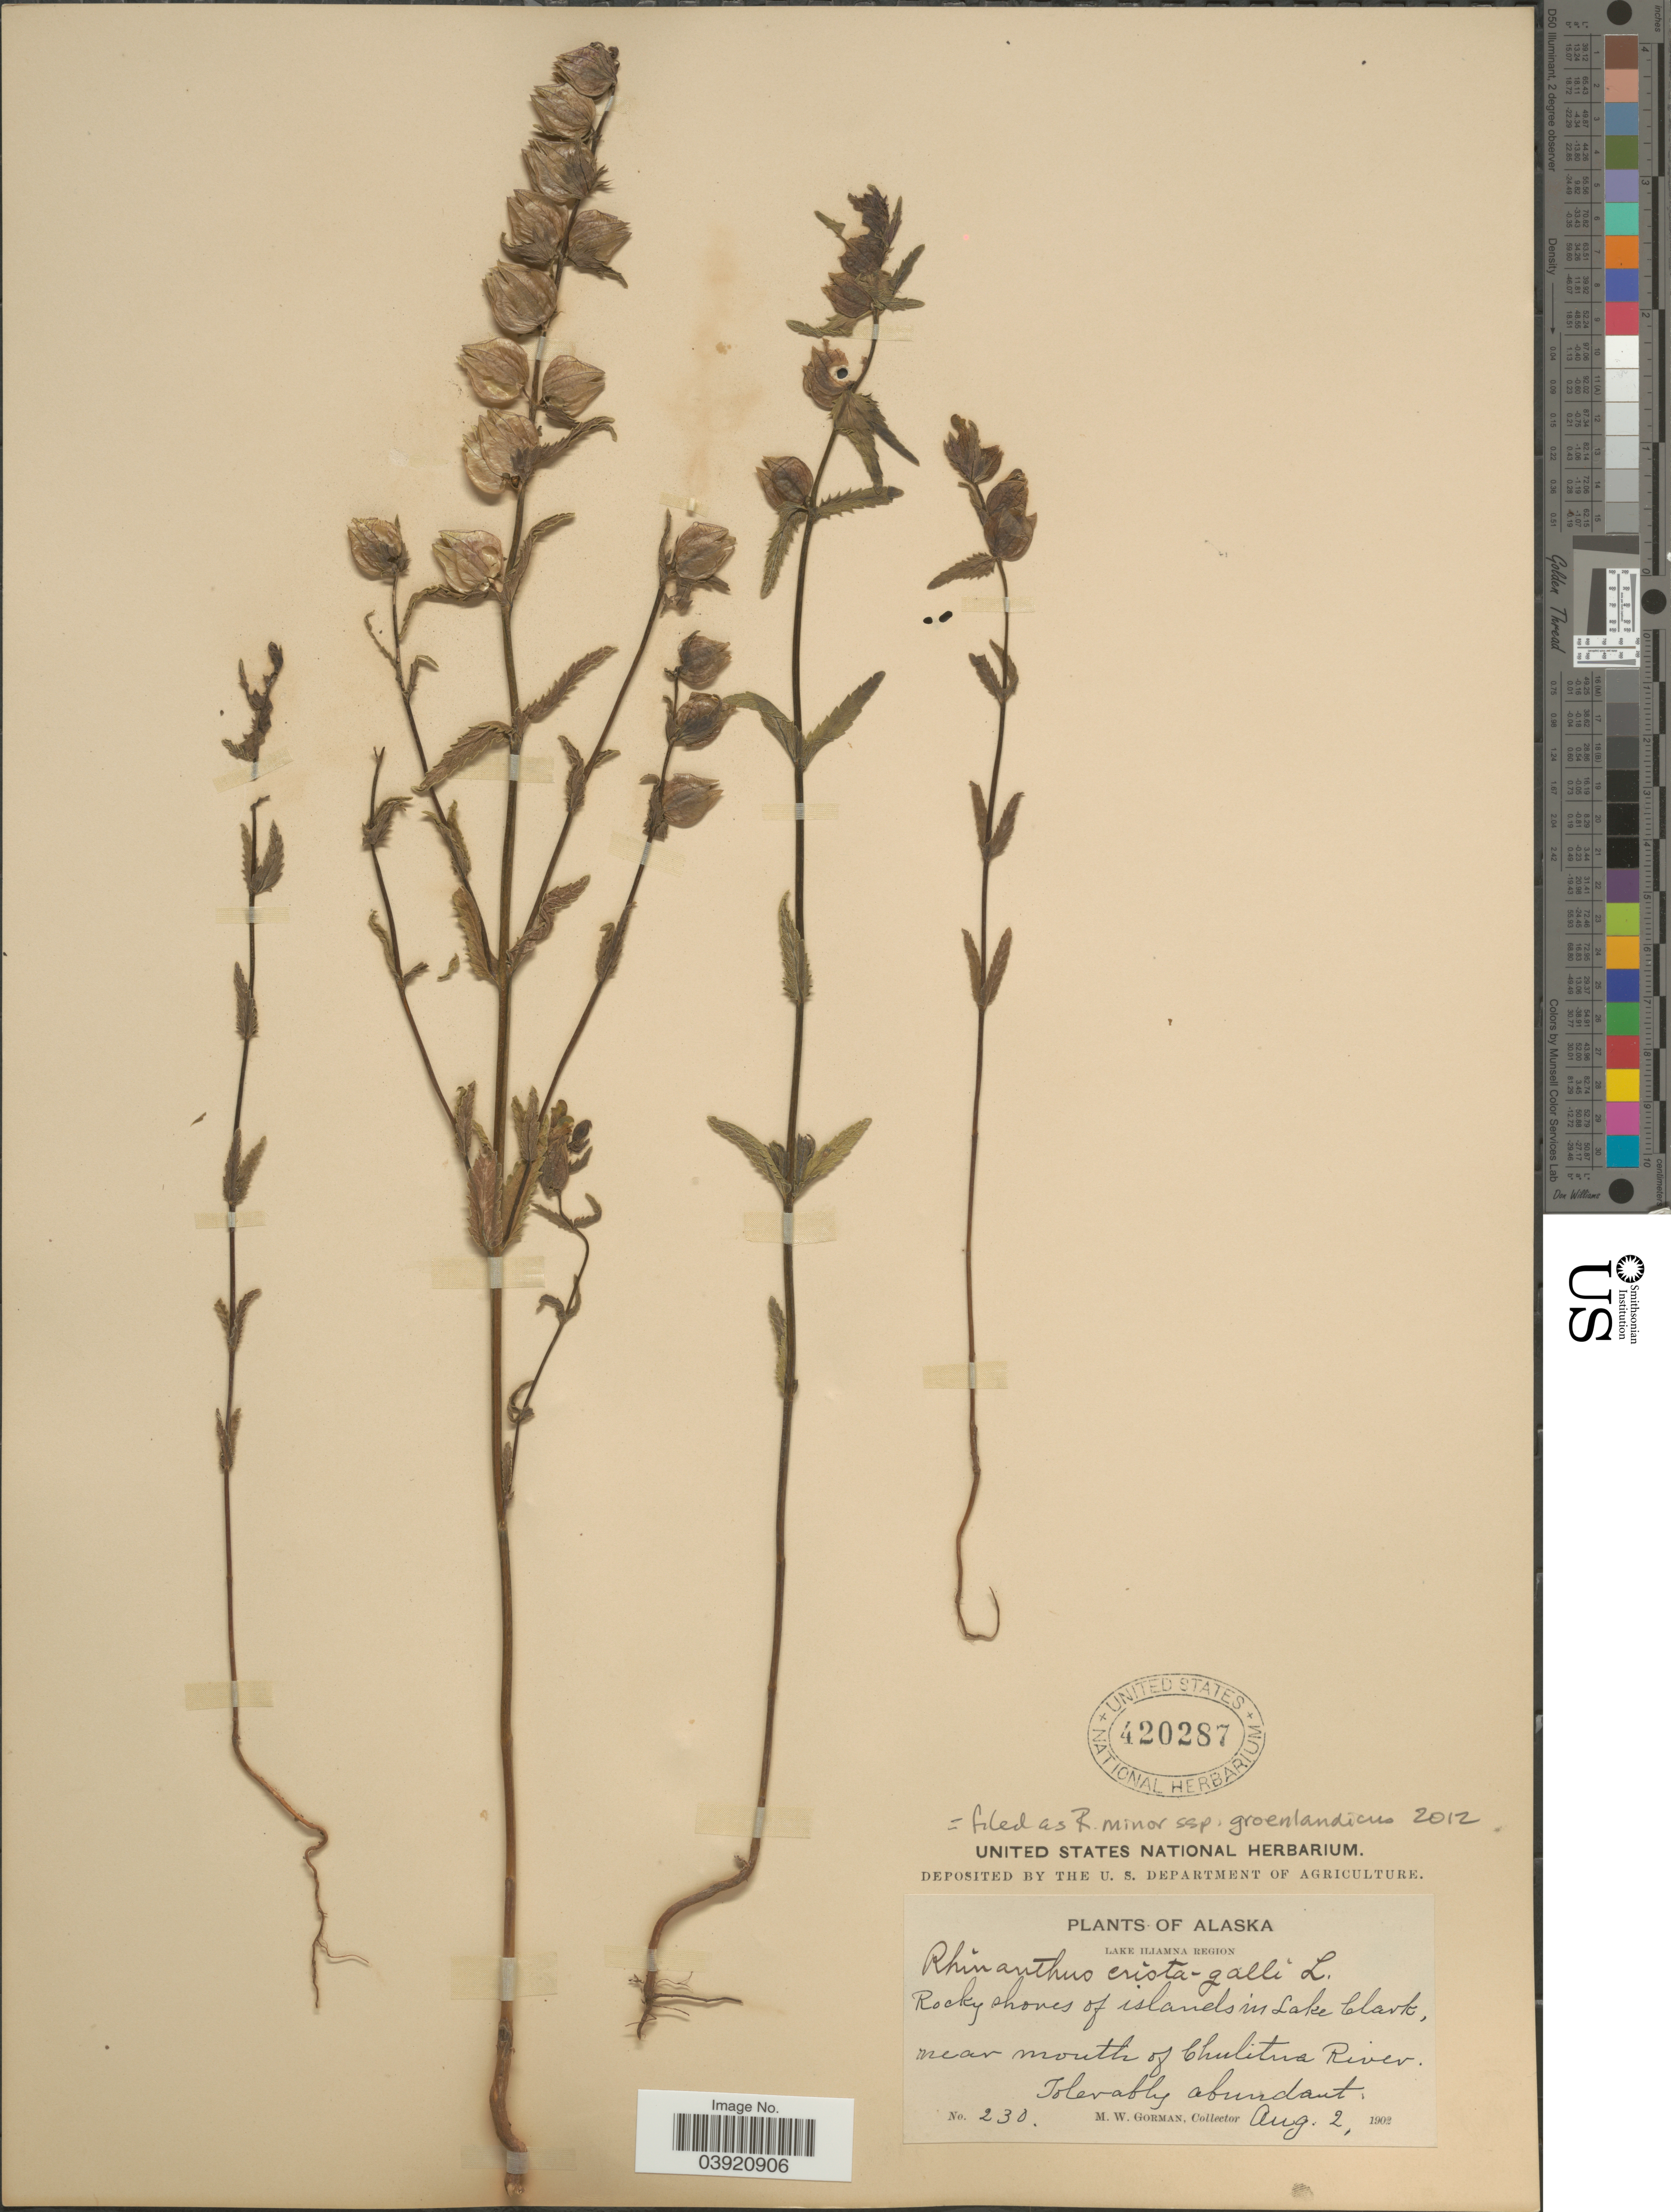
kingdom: Plantae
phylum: Tracheophyta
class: Magnoliopsida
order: Lamiales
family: Orobanchaceae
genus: Rhinanthus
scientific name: Rhinanthus minor subsp. groenlandicus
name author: (Chabert) Neum.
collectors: M. W. Gorman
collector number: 230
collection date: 1902-08-02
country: United States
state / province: Alaska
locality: Lake Iliamna Region. Rocky shores of islands in Lake Clark, near mouth of Chulitna River.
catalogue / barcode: US 420287